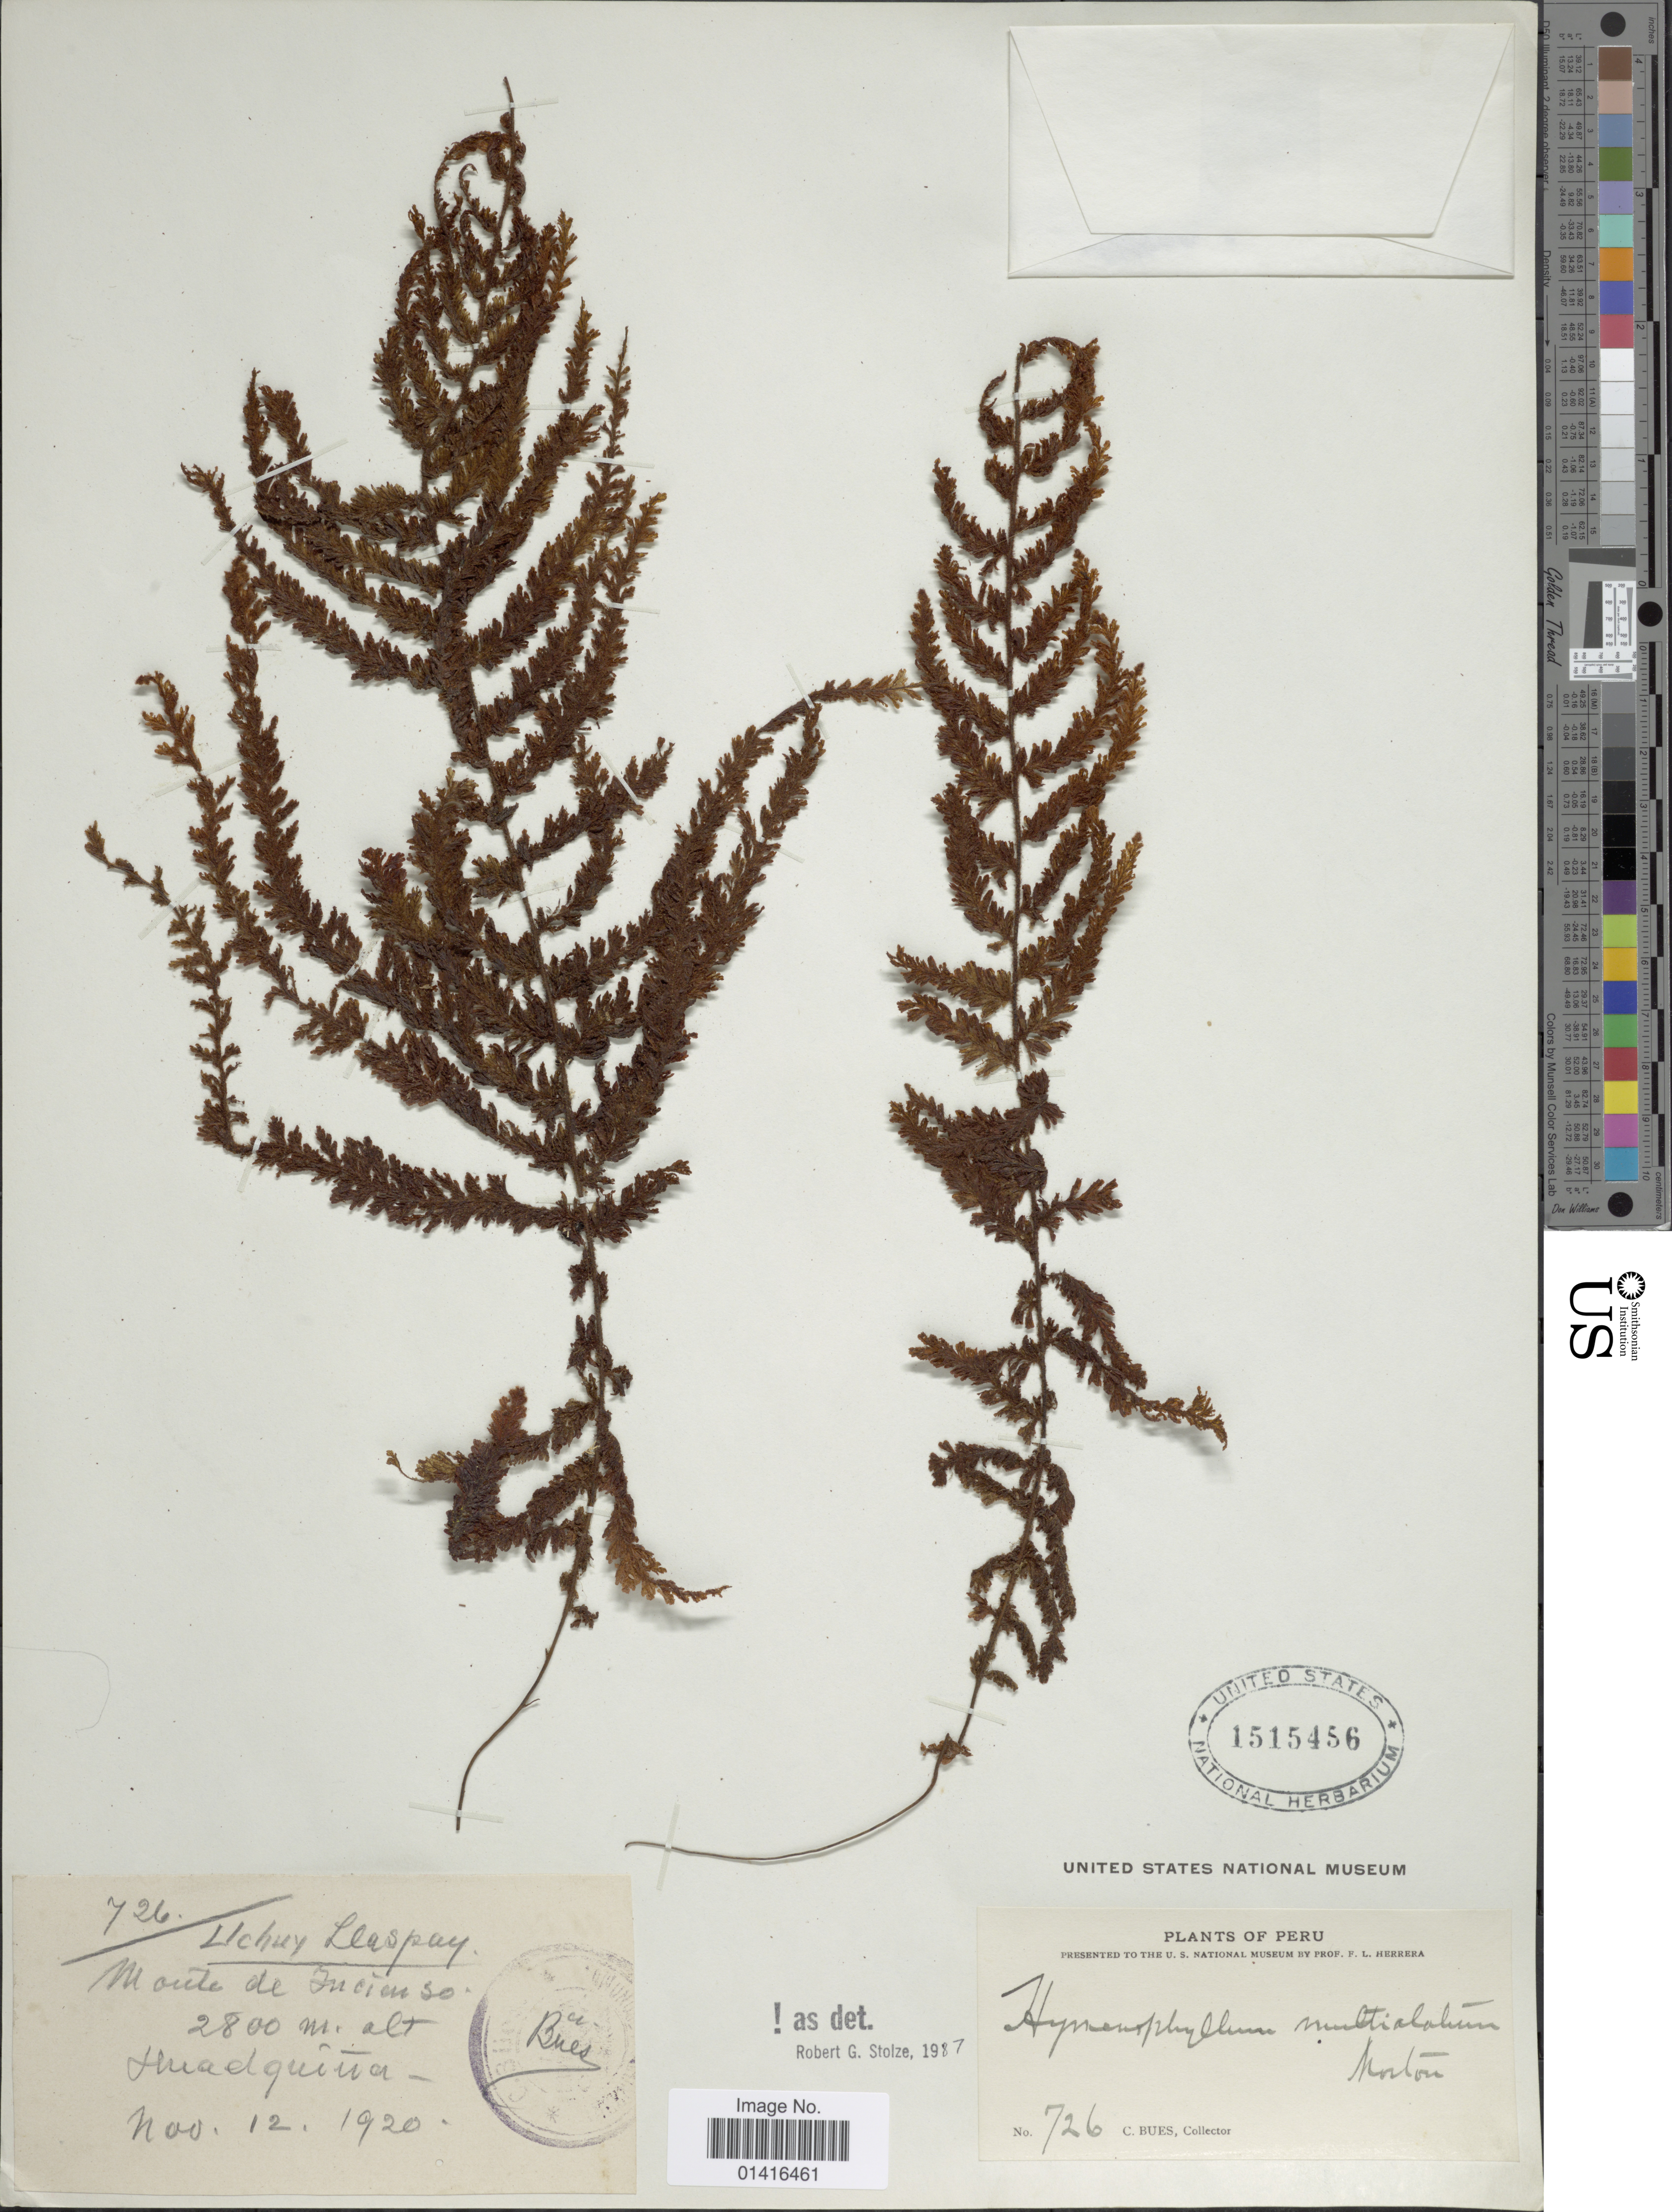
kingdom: Plantae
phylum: Tracheophyta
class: Polypodiopsida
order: Hymenophyllales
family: Hymenophyllaceae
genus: Hymenophyllum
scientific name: Hymenophyllum multialatum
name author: C.V. Morton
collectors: C. Bues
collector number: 726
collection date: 1920-11-12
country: Peru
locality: Huadquiña. Monte de Incíenso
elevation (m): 2800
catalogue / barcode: US 1515456